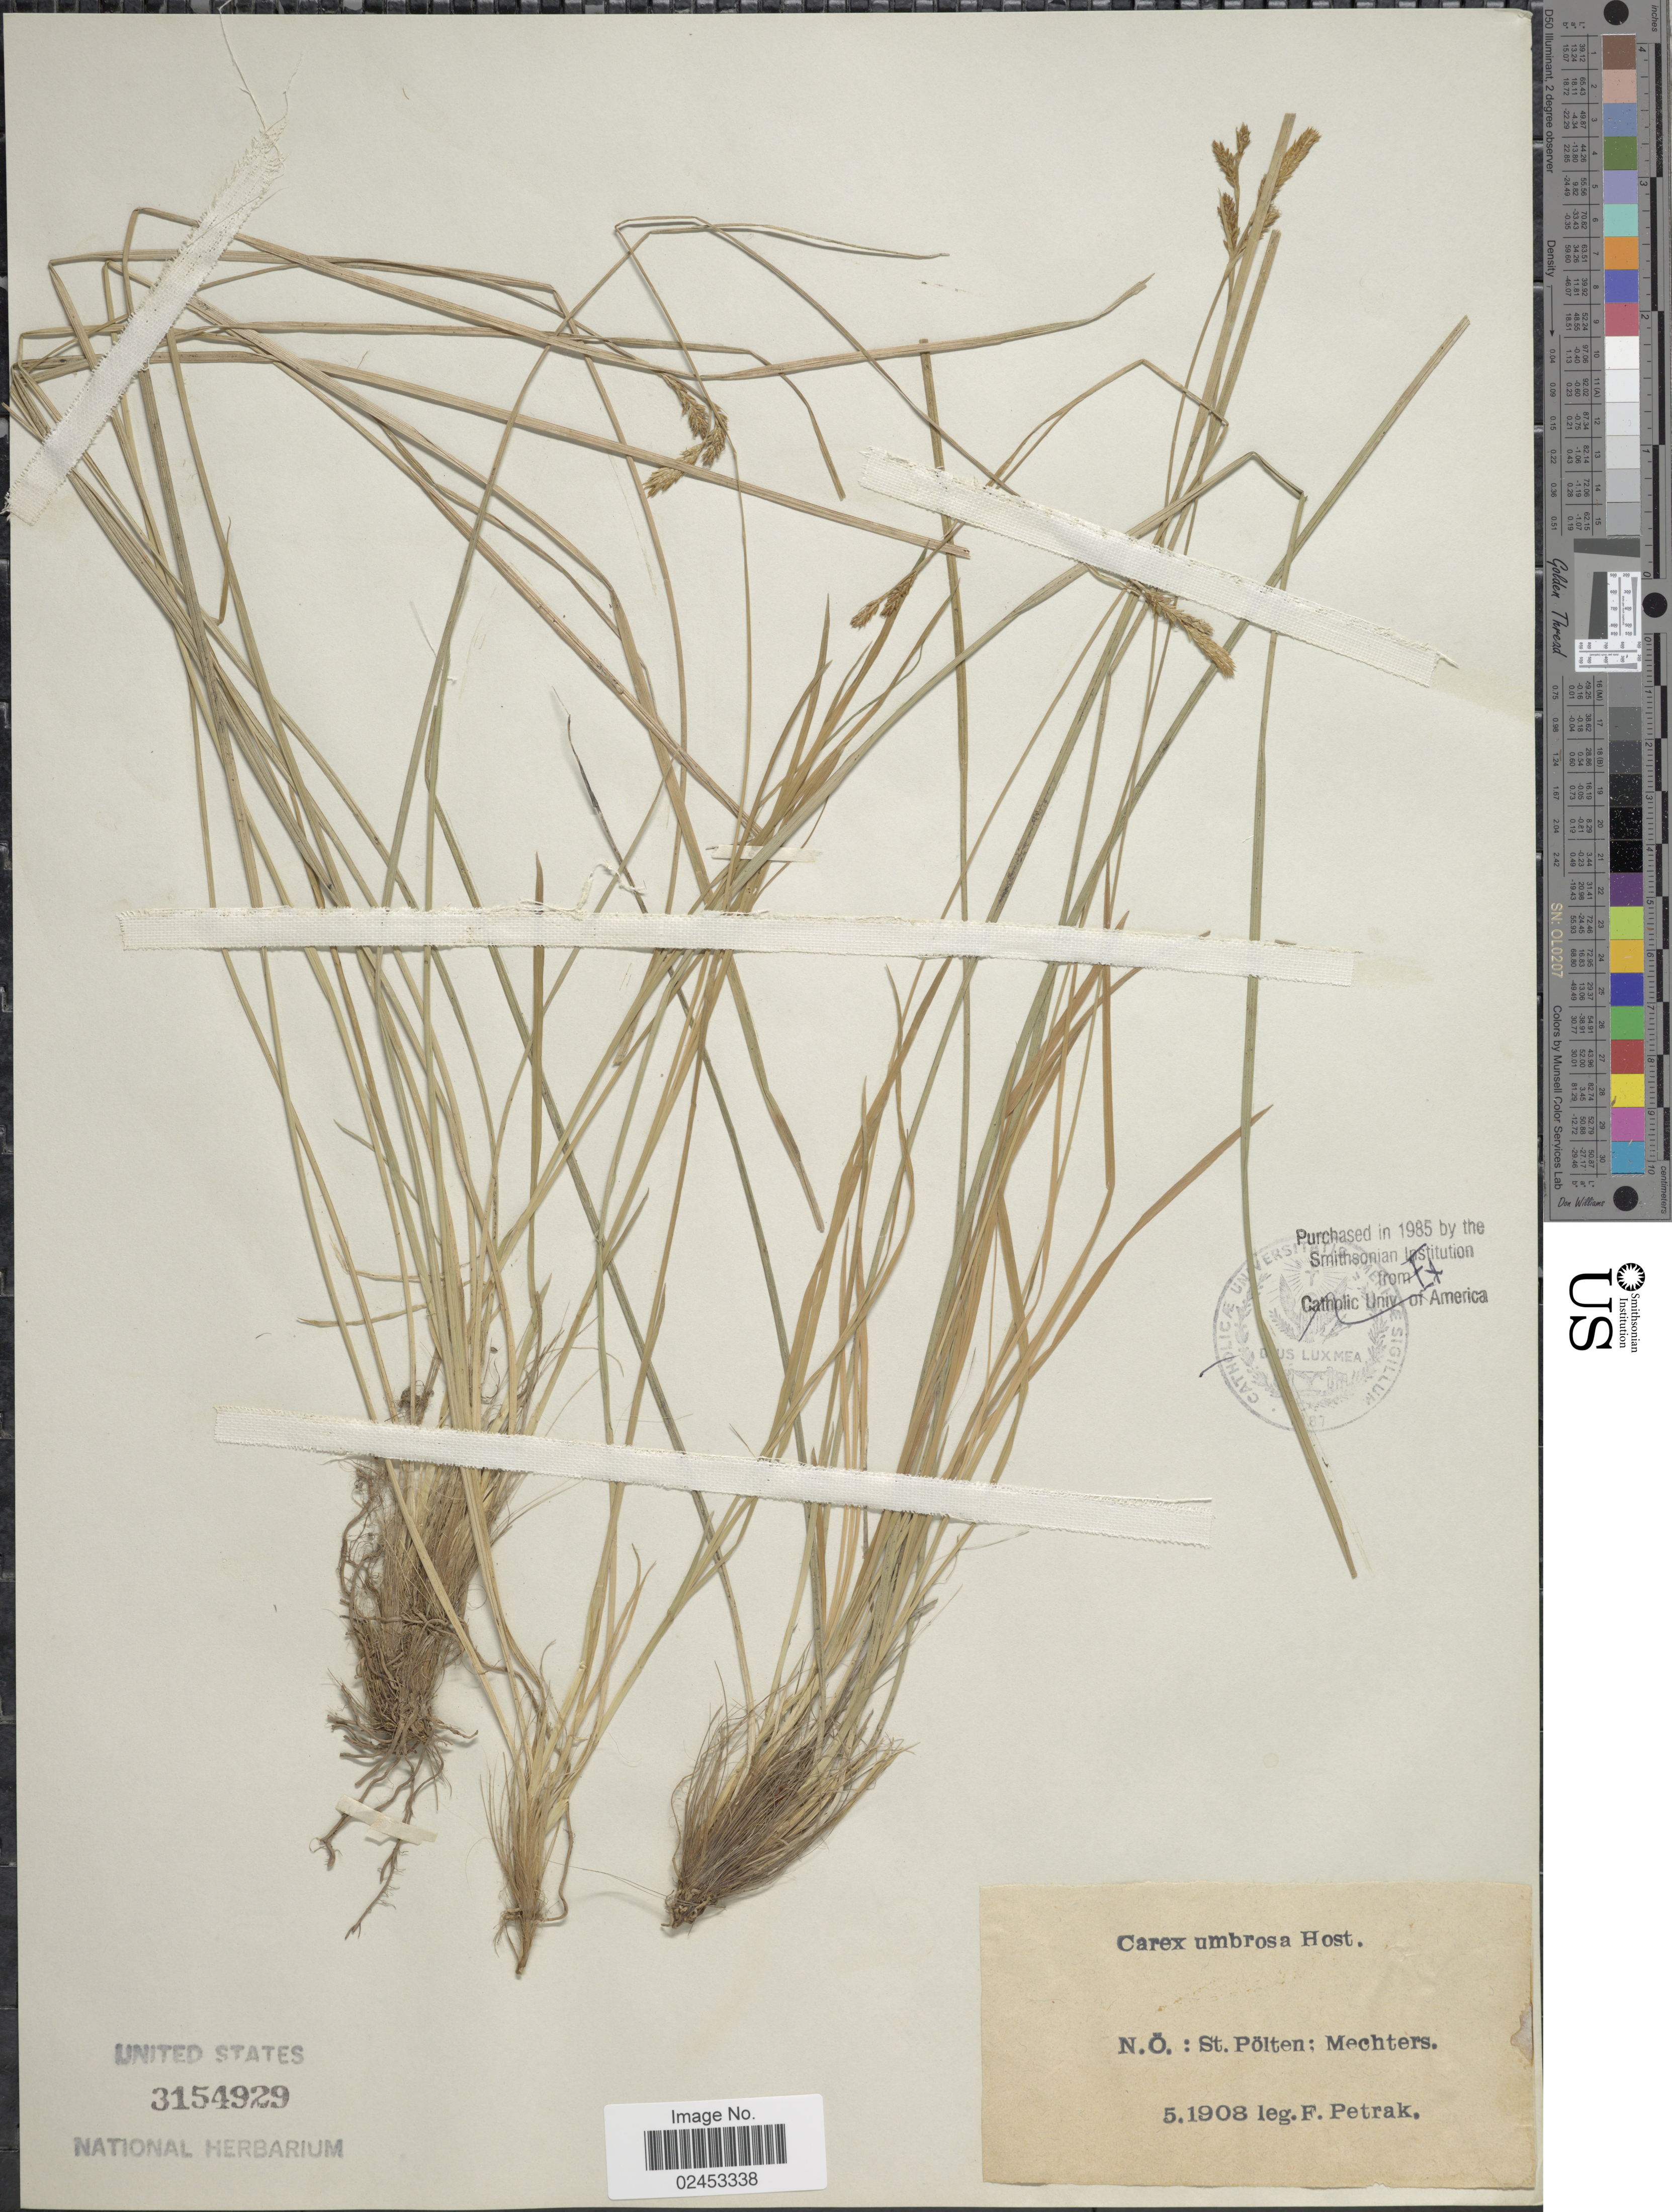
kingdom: Plantae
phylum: Tracheophyta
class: Liliopsida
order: Poales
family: Cyperaceae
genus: Carex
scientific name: Carex umbrosa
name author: Host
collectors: F. Petrak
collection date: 1908-05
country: Austria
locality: N.Ö. St Pölten; Mechters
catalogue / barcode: US 3154929